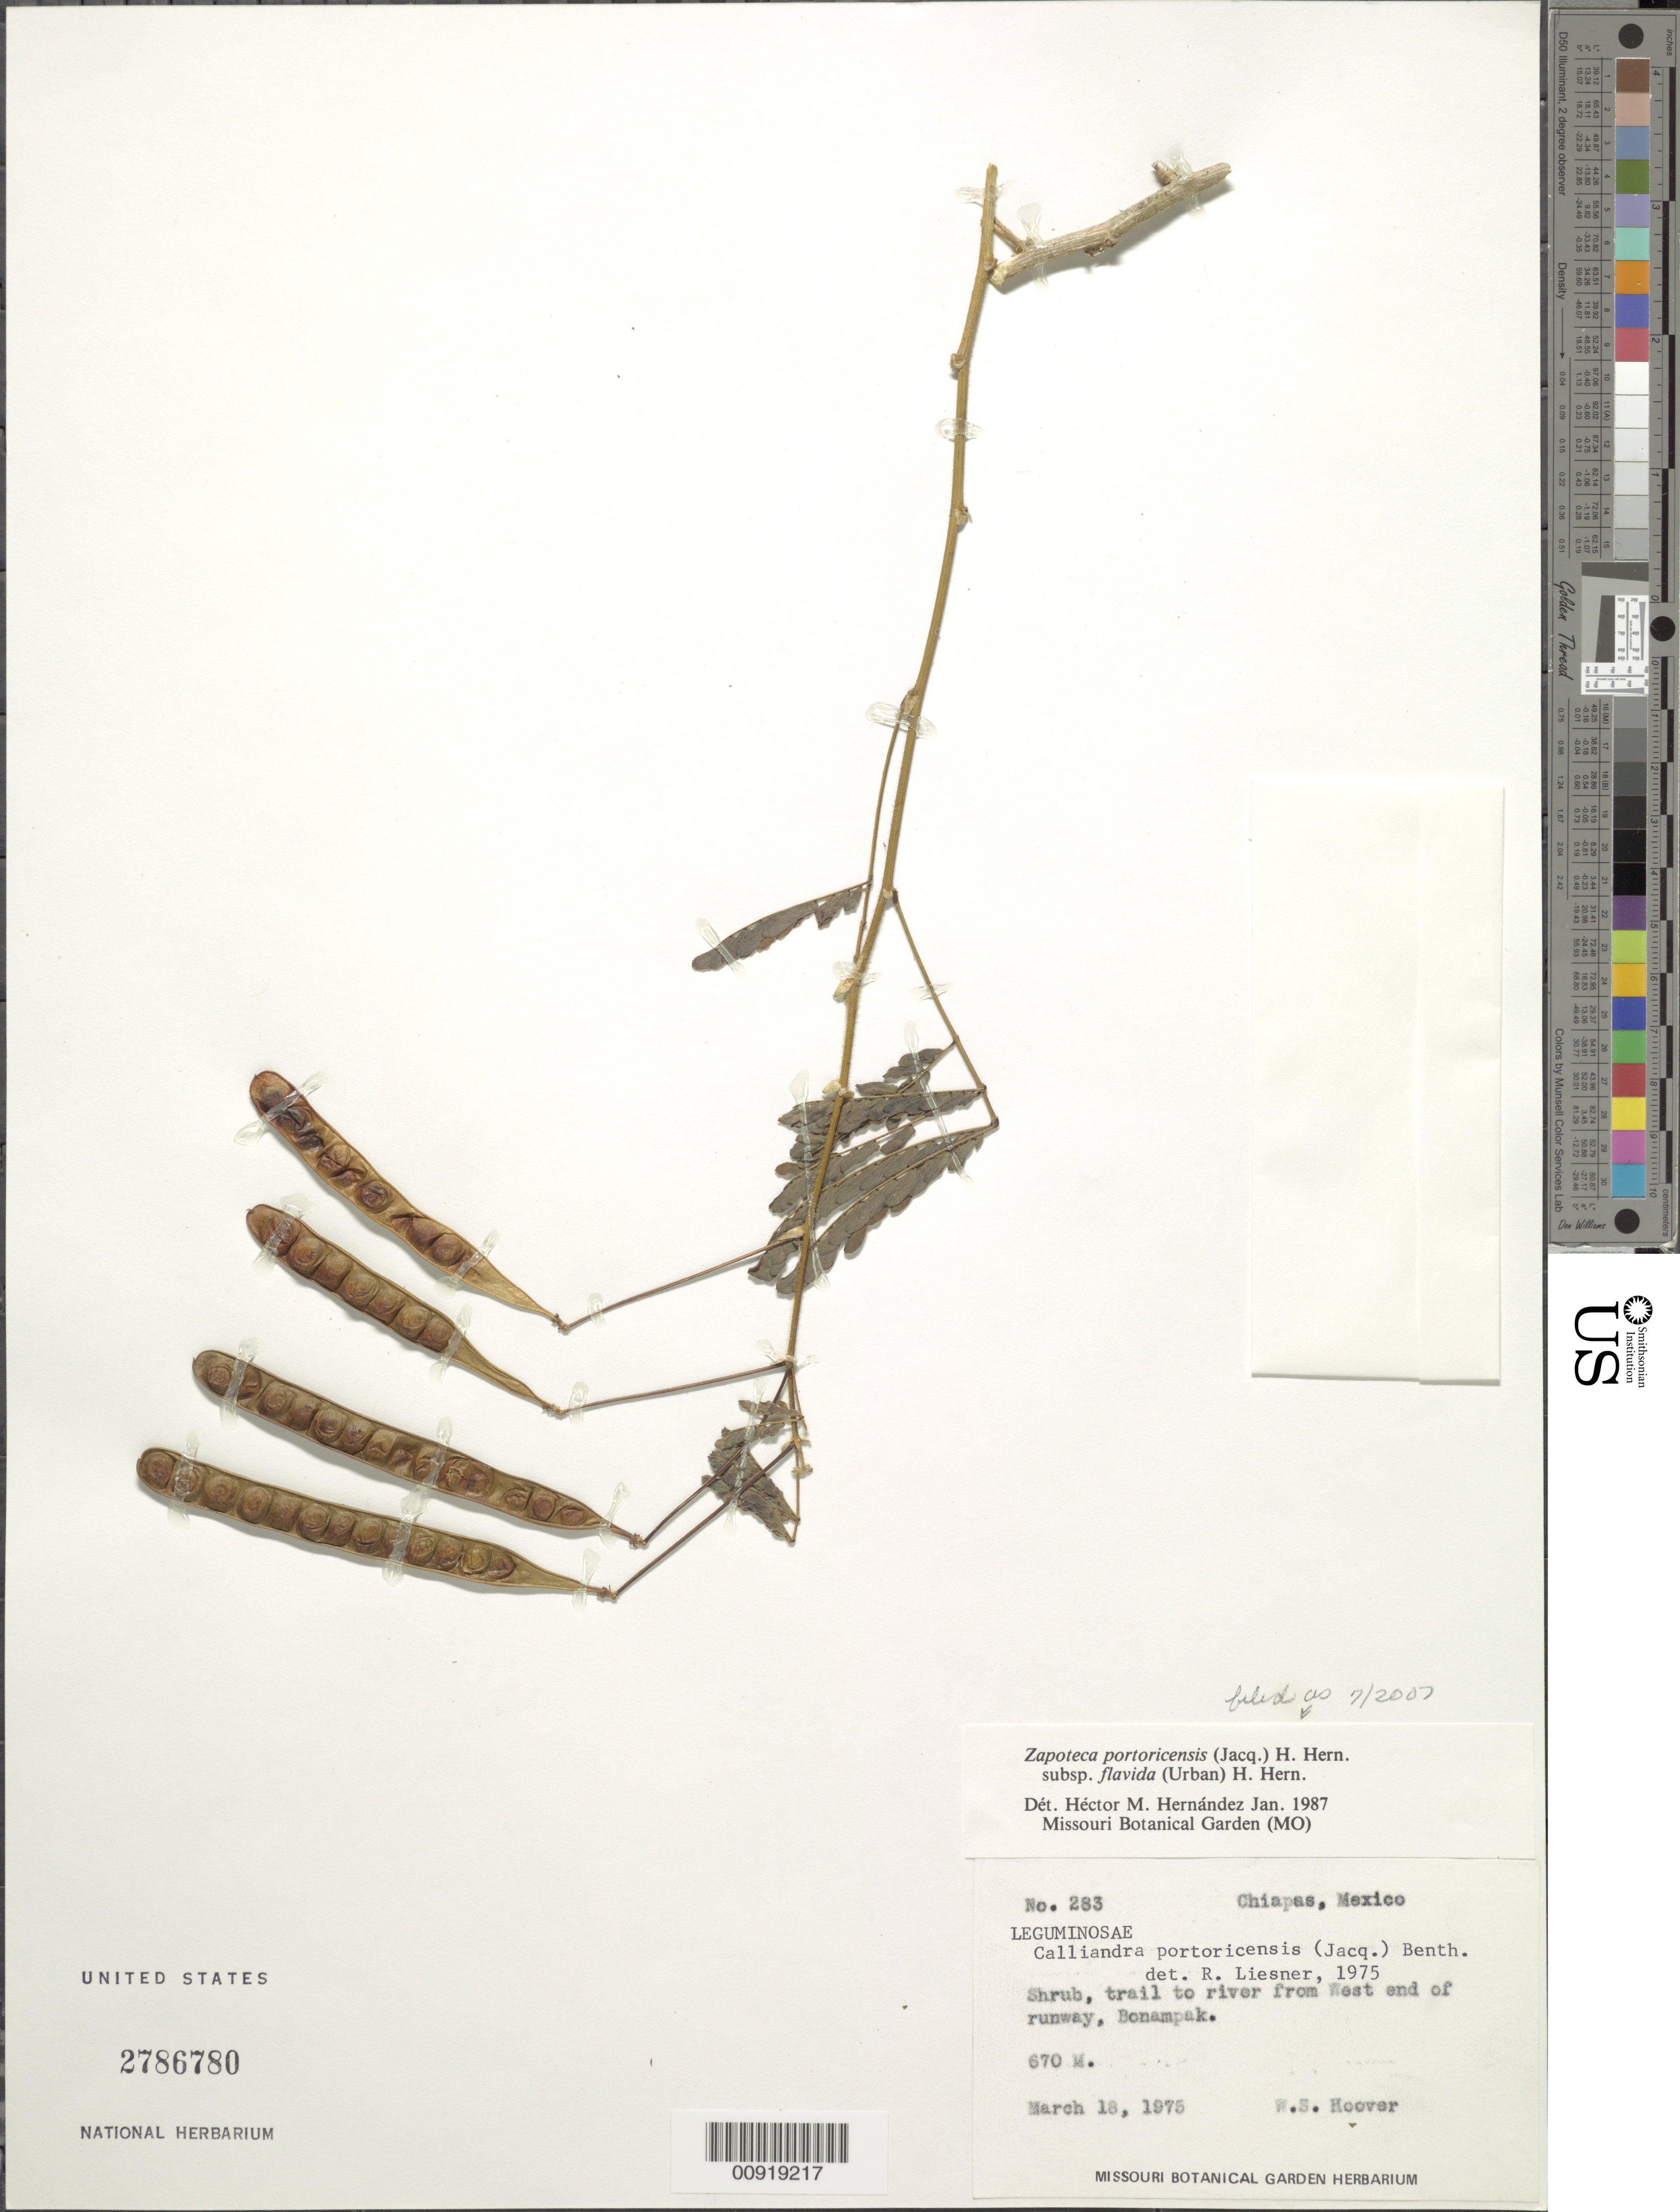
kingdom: Plantae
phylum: Tracheophyta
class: Magnoliopsida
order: Fabales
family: Fabaceae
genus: Zapoteca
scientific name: Zapoteca portoricensis subsp. flavida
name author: (Urb.) H.M. Hern.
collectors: W. S. Hoover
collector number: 283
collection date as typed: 18 Mar 1975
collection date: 1975-03-18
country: Mexico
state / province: Chiapas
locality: Trail to river West end of runway, Bonampak.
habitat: Trail.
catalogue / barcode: US 2786780